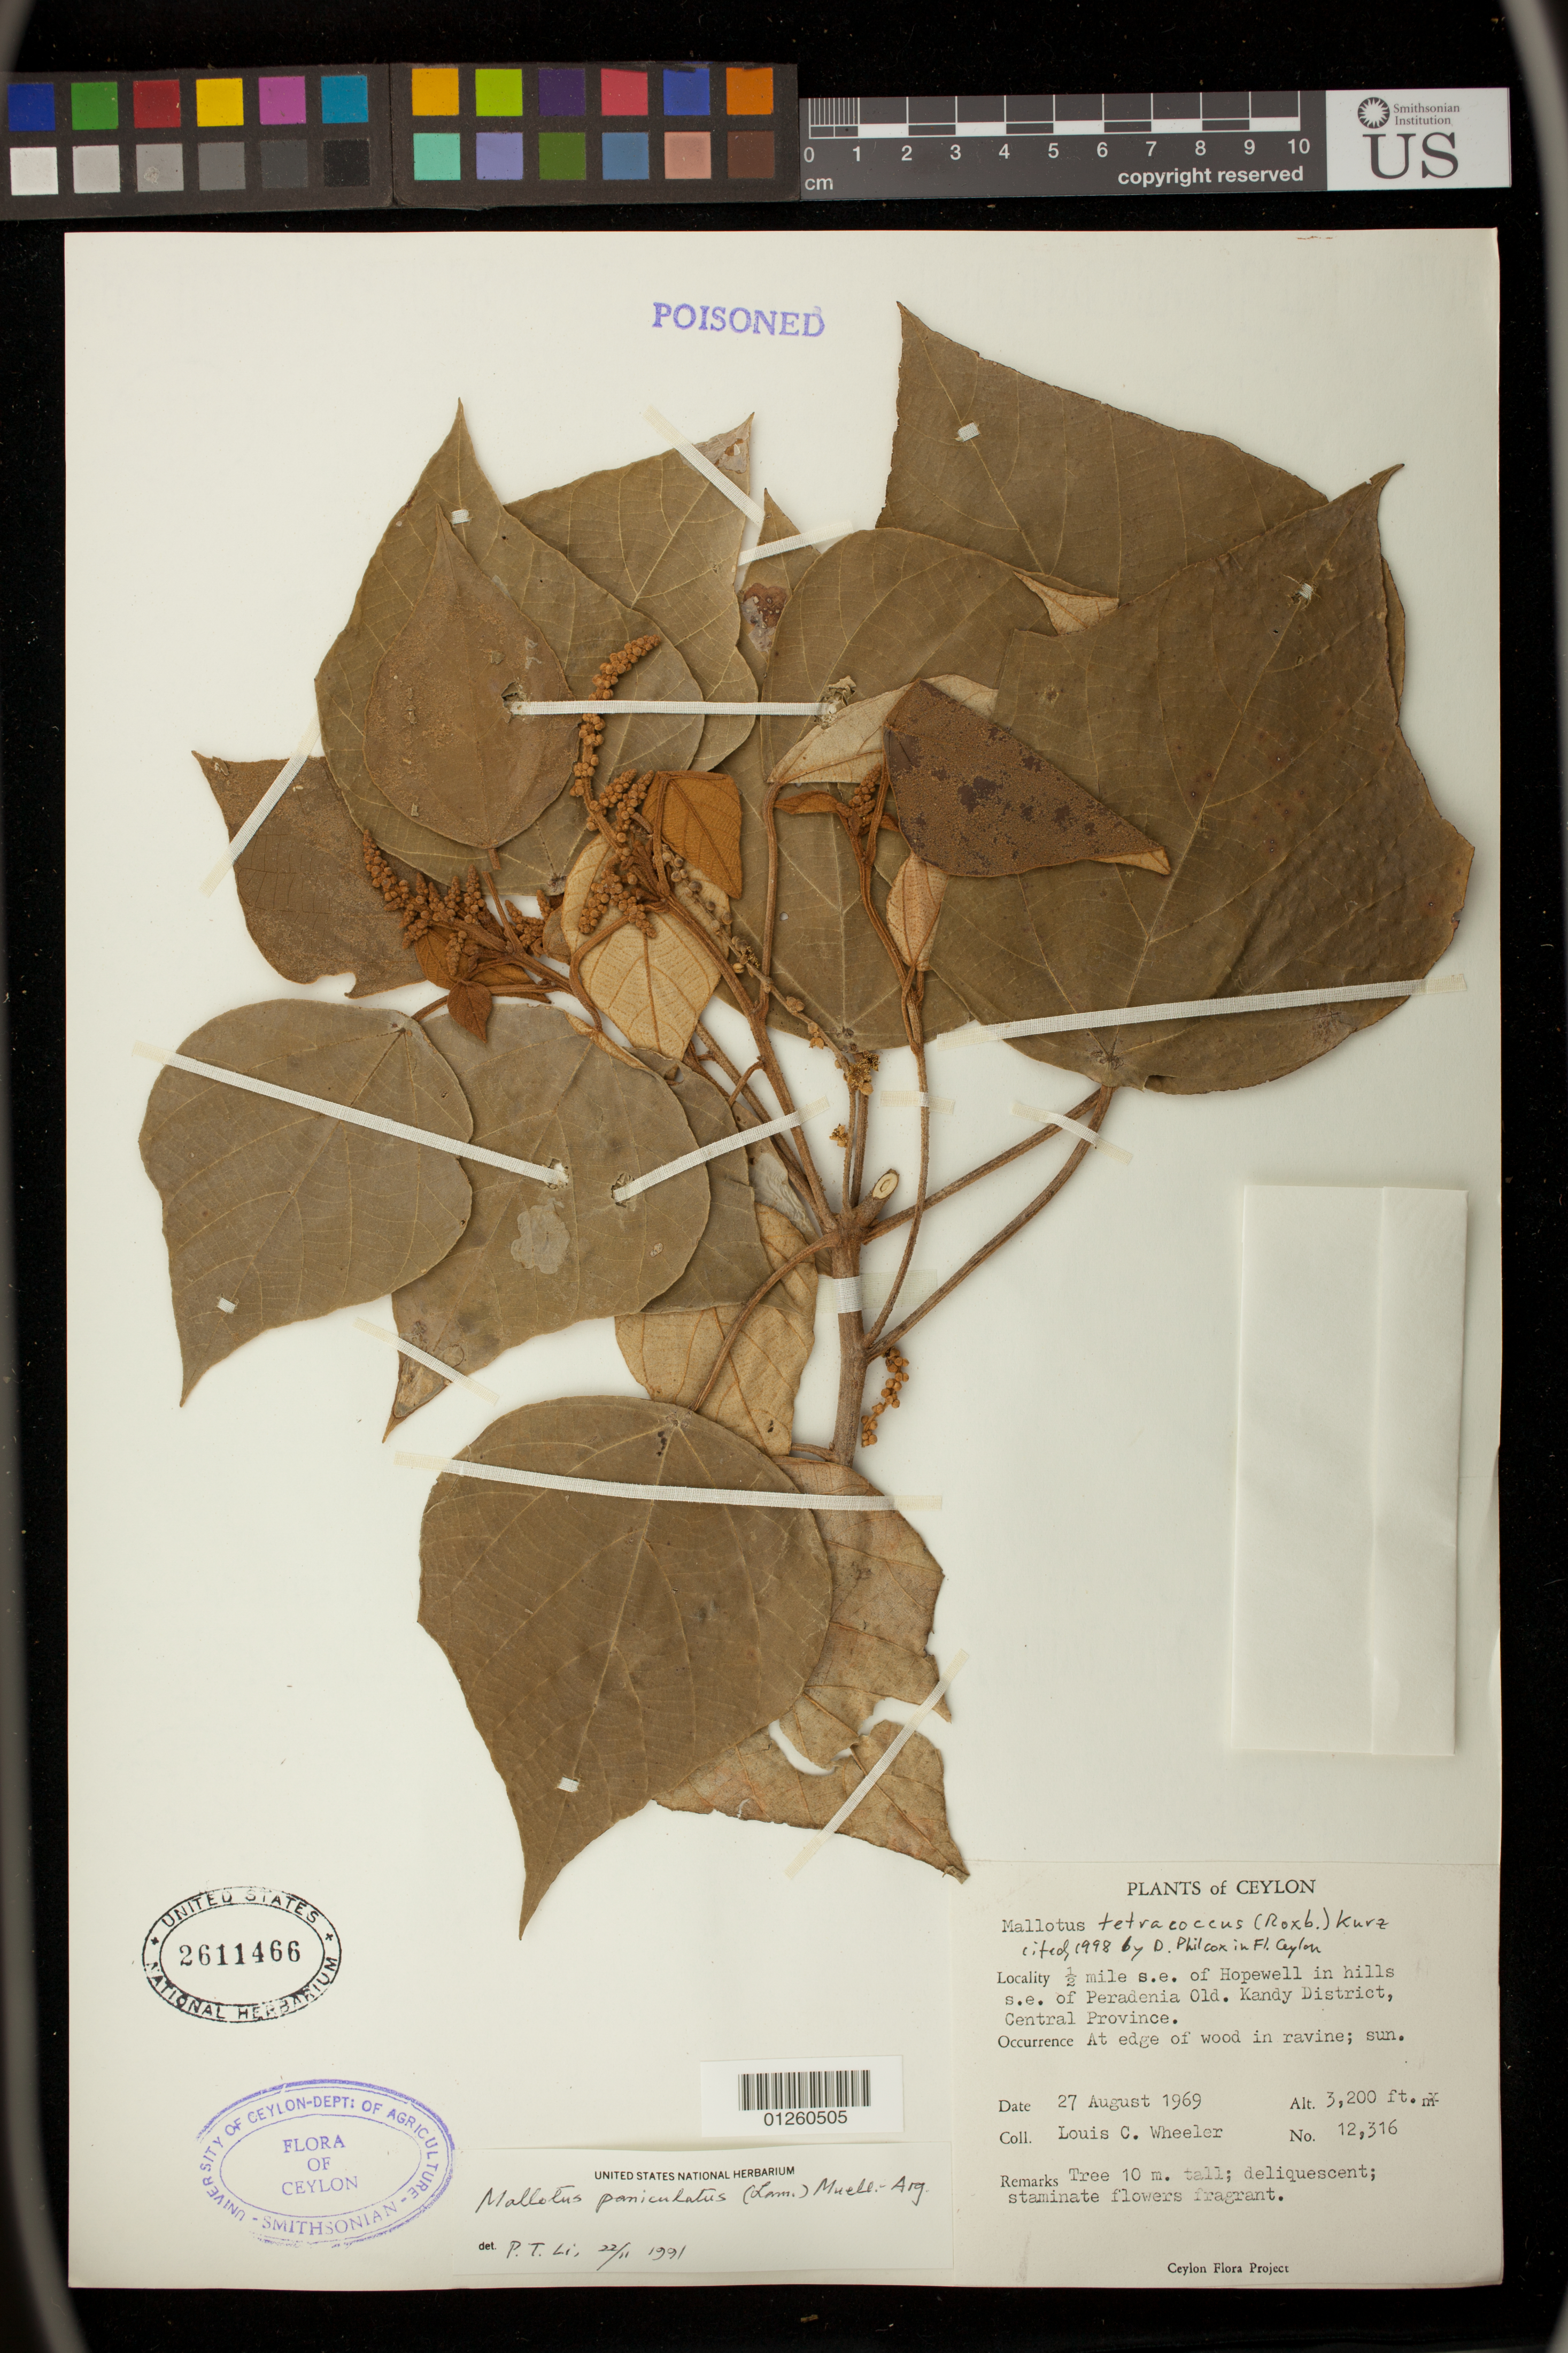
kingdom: Plantae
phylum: Tracheophyta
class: Magnoliopsida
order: Malpighiales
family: Euphorbiaceae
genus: Mallotus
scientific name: Mallotus tetracoccus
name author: (Roxb.) Kurz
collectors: L. C. Wheeler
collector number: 12,316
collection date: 1969-08-27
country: Sri Lanka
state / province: Central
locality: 1/2 mile s.e. of Hopewell in hills s.e. of Peradenia Old. Kandy District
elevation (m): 975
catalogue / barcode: US 2611466